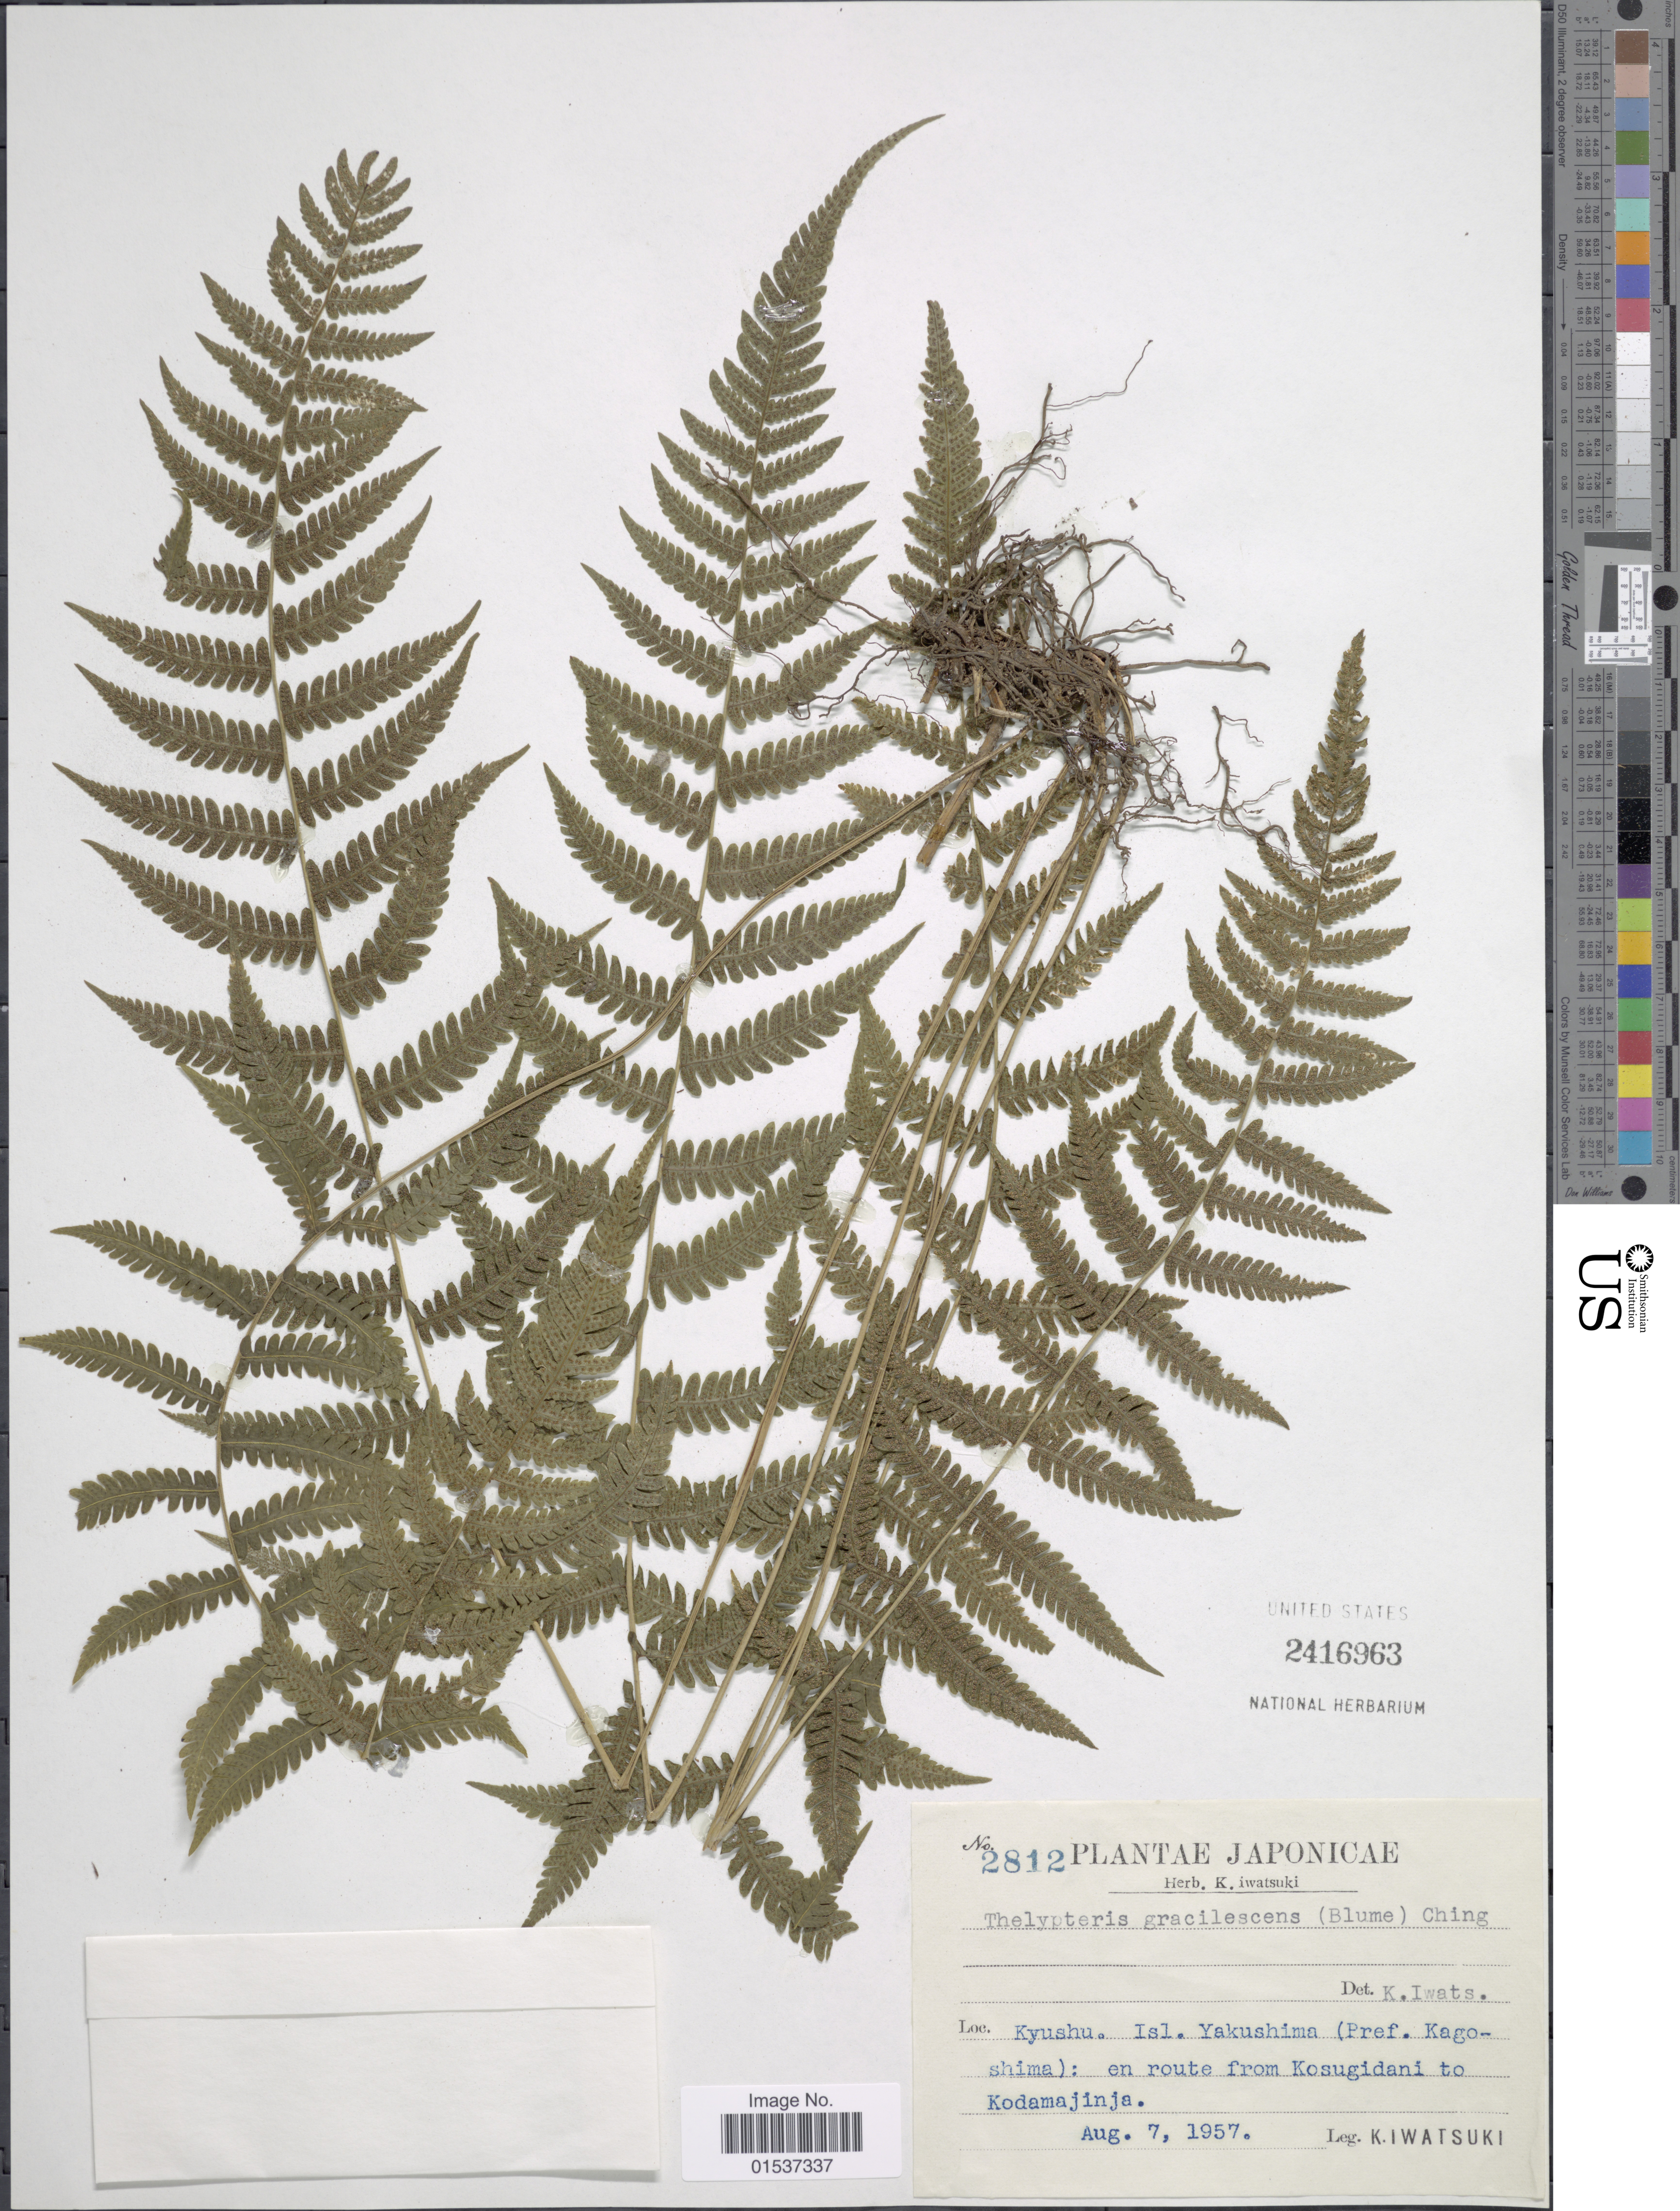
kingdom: Plantae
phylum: Tracheophyta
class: Polypodiopsida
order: Polypodiales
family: Thelypteridaceae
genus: Metathelypteris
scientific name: Metathelypteris gracilescens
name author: (Blume) Ching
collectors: K. Iwatsuki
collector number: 2812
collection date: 1957-08-07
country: Japan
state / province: Kagosima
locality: Japonicae. Kyushu. Isl. Yakushima (Pref. Kagoshima): en route from Kosugidani to Kodamajinja.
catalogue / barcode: US 2416963